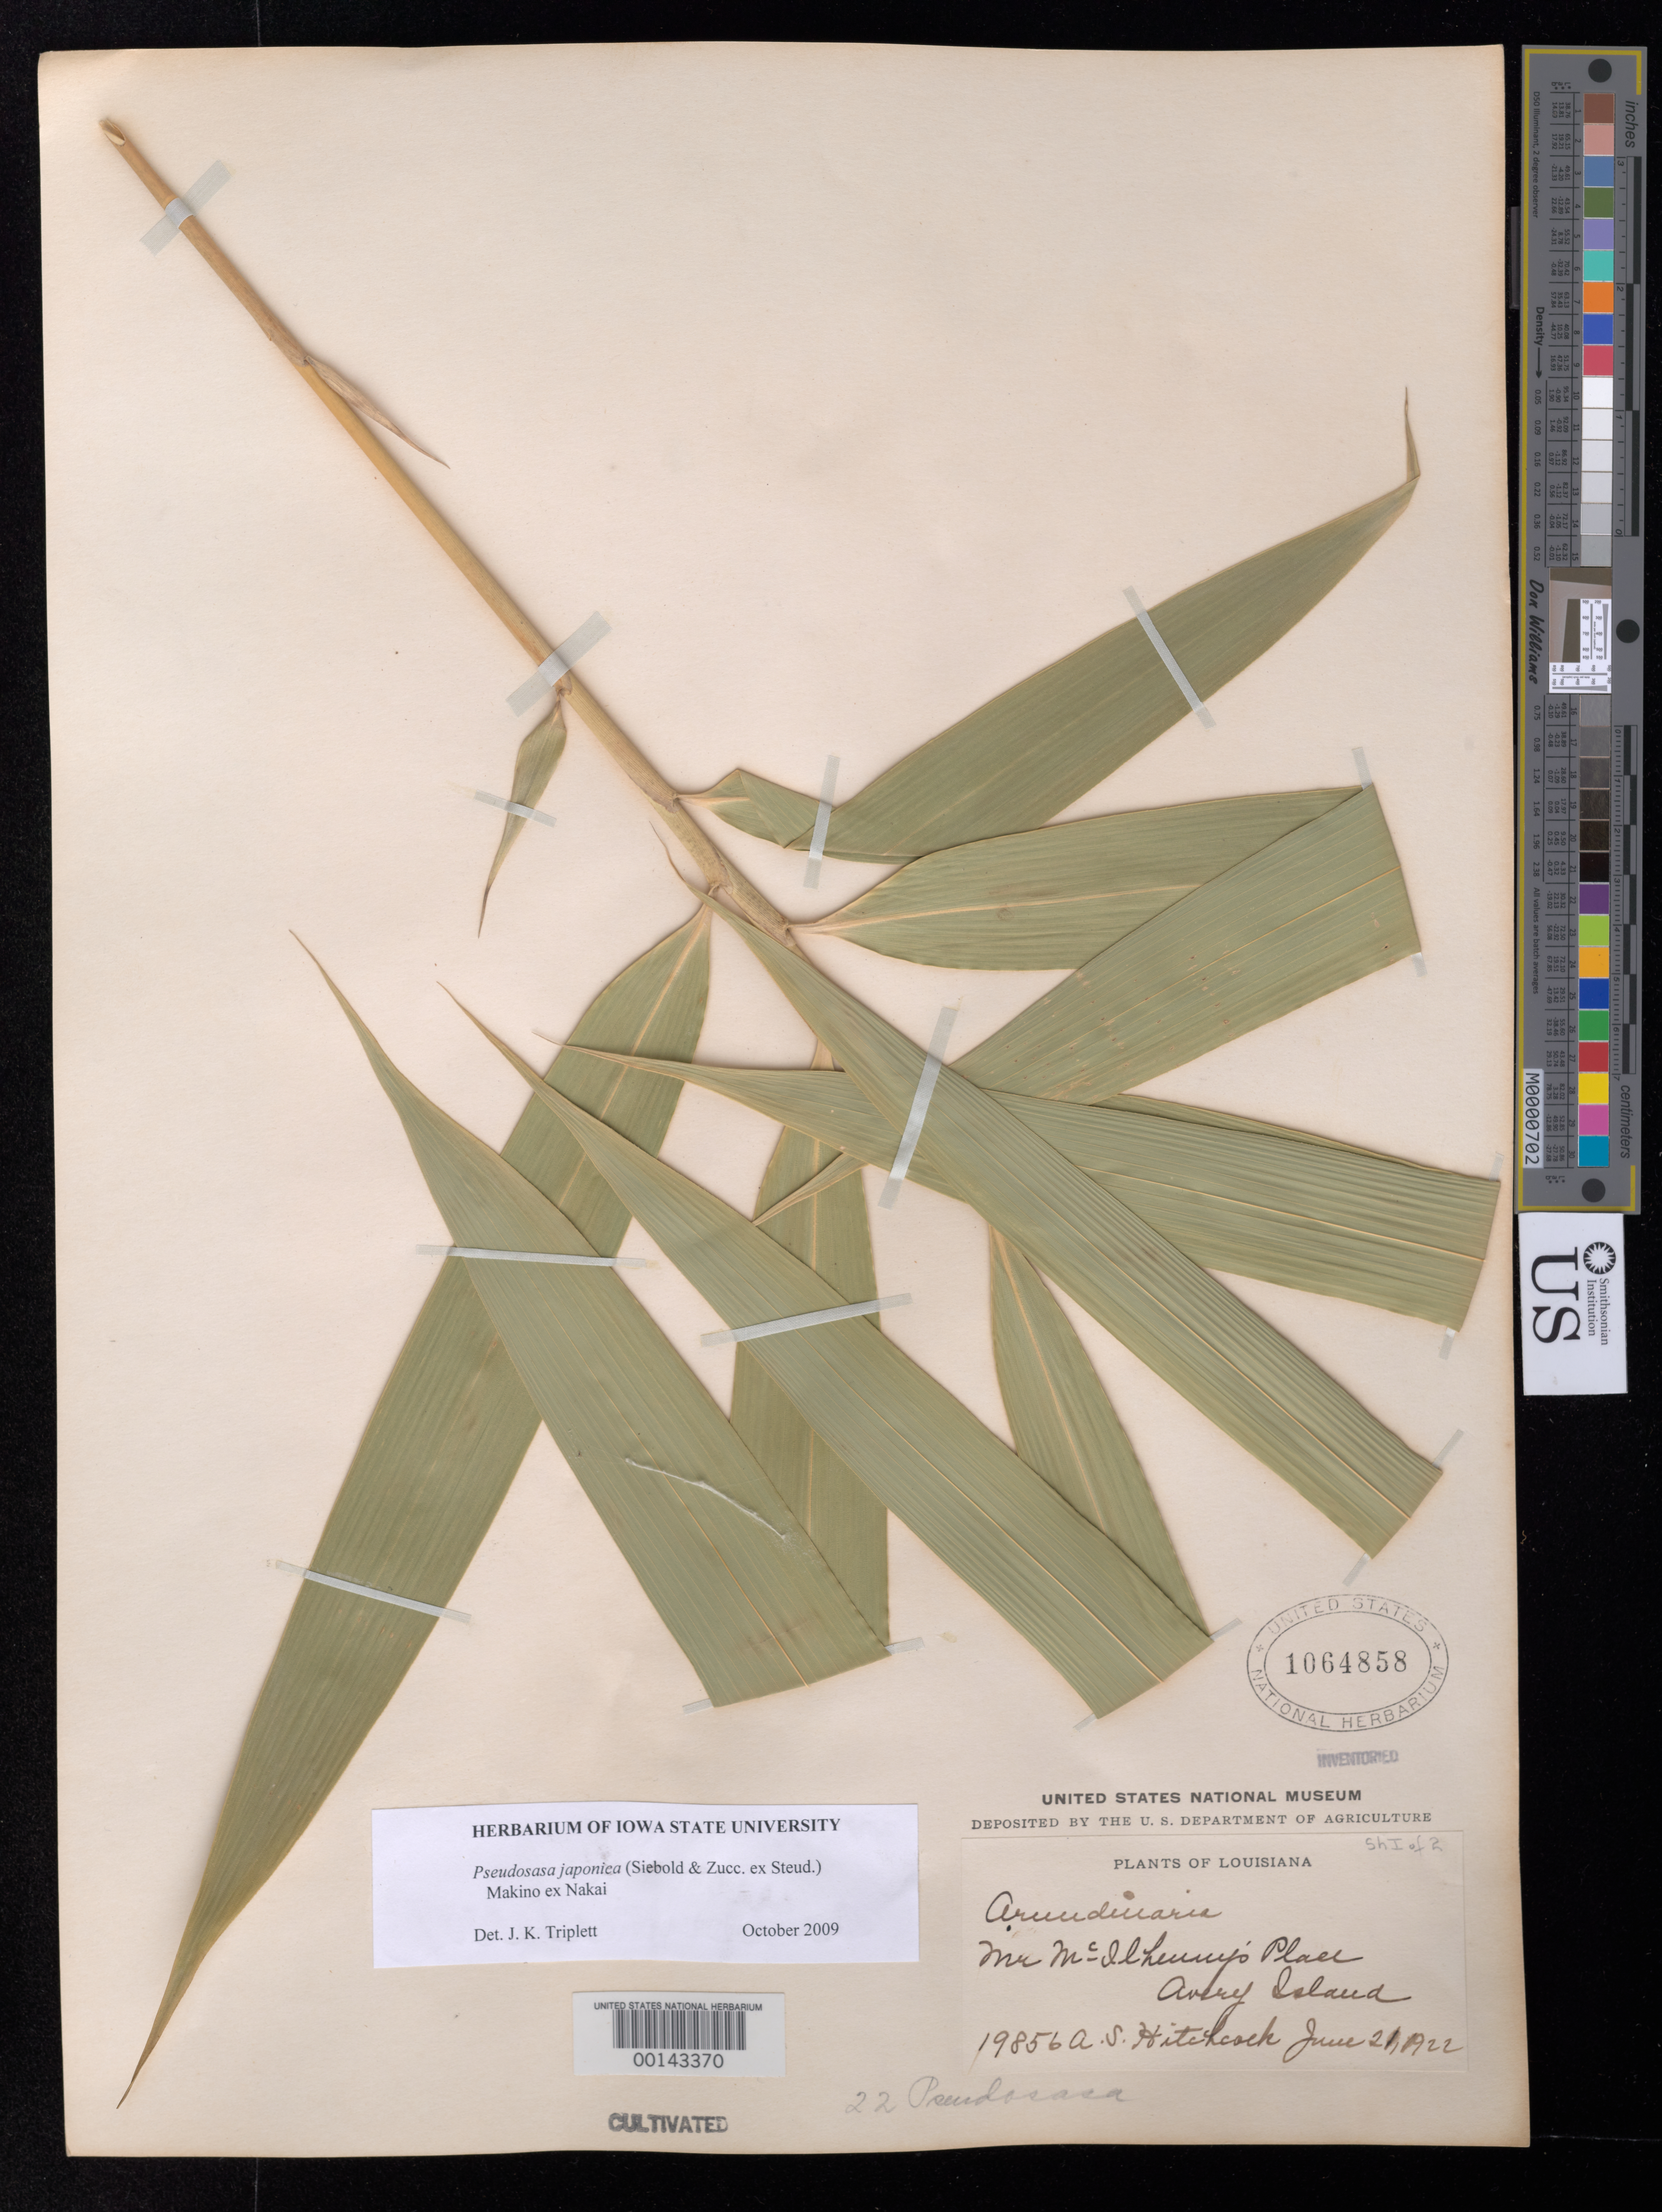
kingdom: Plantae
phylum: Tracheophyta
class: Liliopsida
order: Poales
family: Poaceae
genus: Pseudosasa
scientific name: Pseudosasa japonica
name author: (Siebold & Zucc. ex Steud.) Makino ex Nakai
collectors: A. S. Hitchcock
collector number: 19856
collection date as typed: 21 Jun 1922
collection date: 1922-06-21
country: United States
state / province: Louisiana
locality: Avery isl.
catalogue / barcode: US 1064858